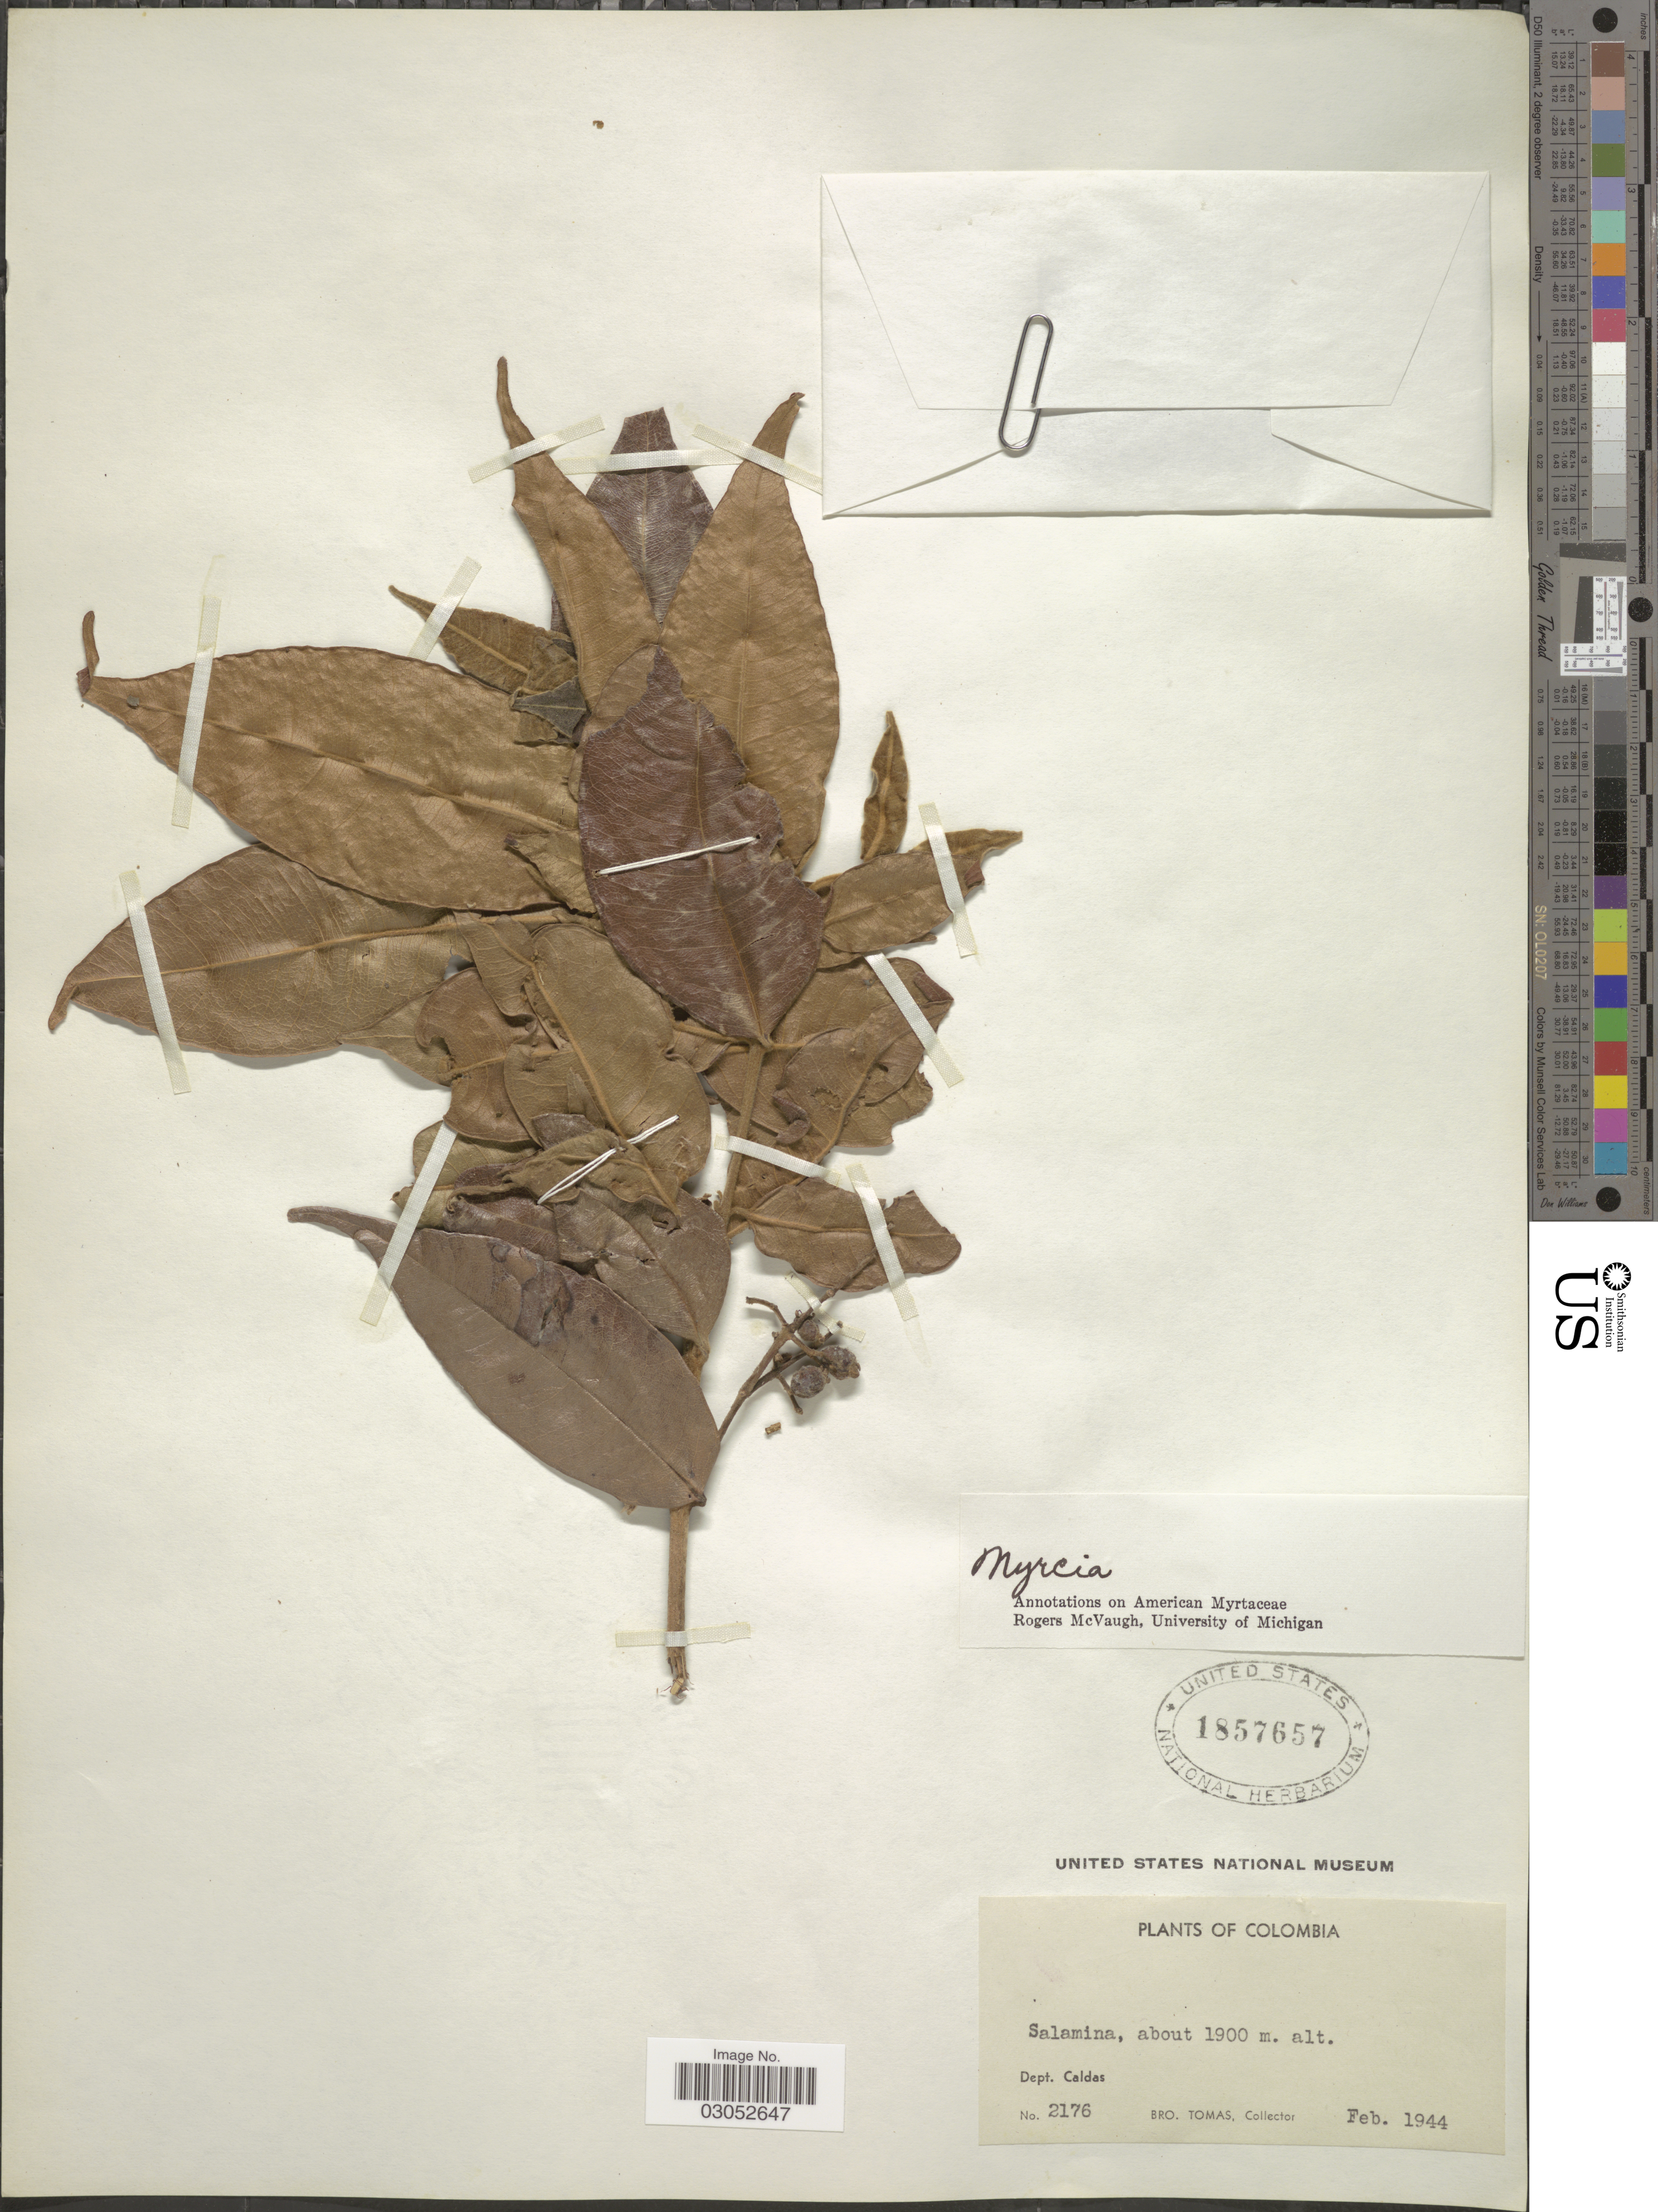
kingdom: Plantae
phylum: Tracheophyta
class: Magnoliopsida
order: Myrtales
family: Myrtaceae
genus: Myrcia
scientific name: Myrcia sp.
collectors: B. Tomas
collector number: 2176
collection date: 1944-02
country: Colombia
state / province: Caldas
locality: Dept. Caldas. Salamina.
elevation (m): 1900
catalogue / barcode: US 1857657